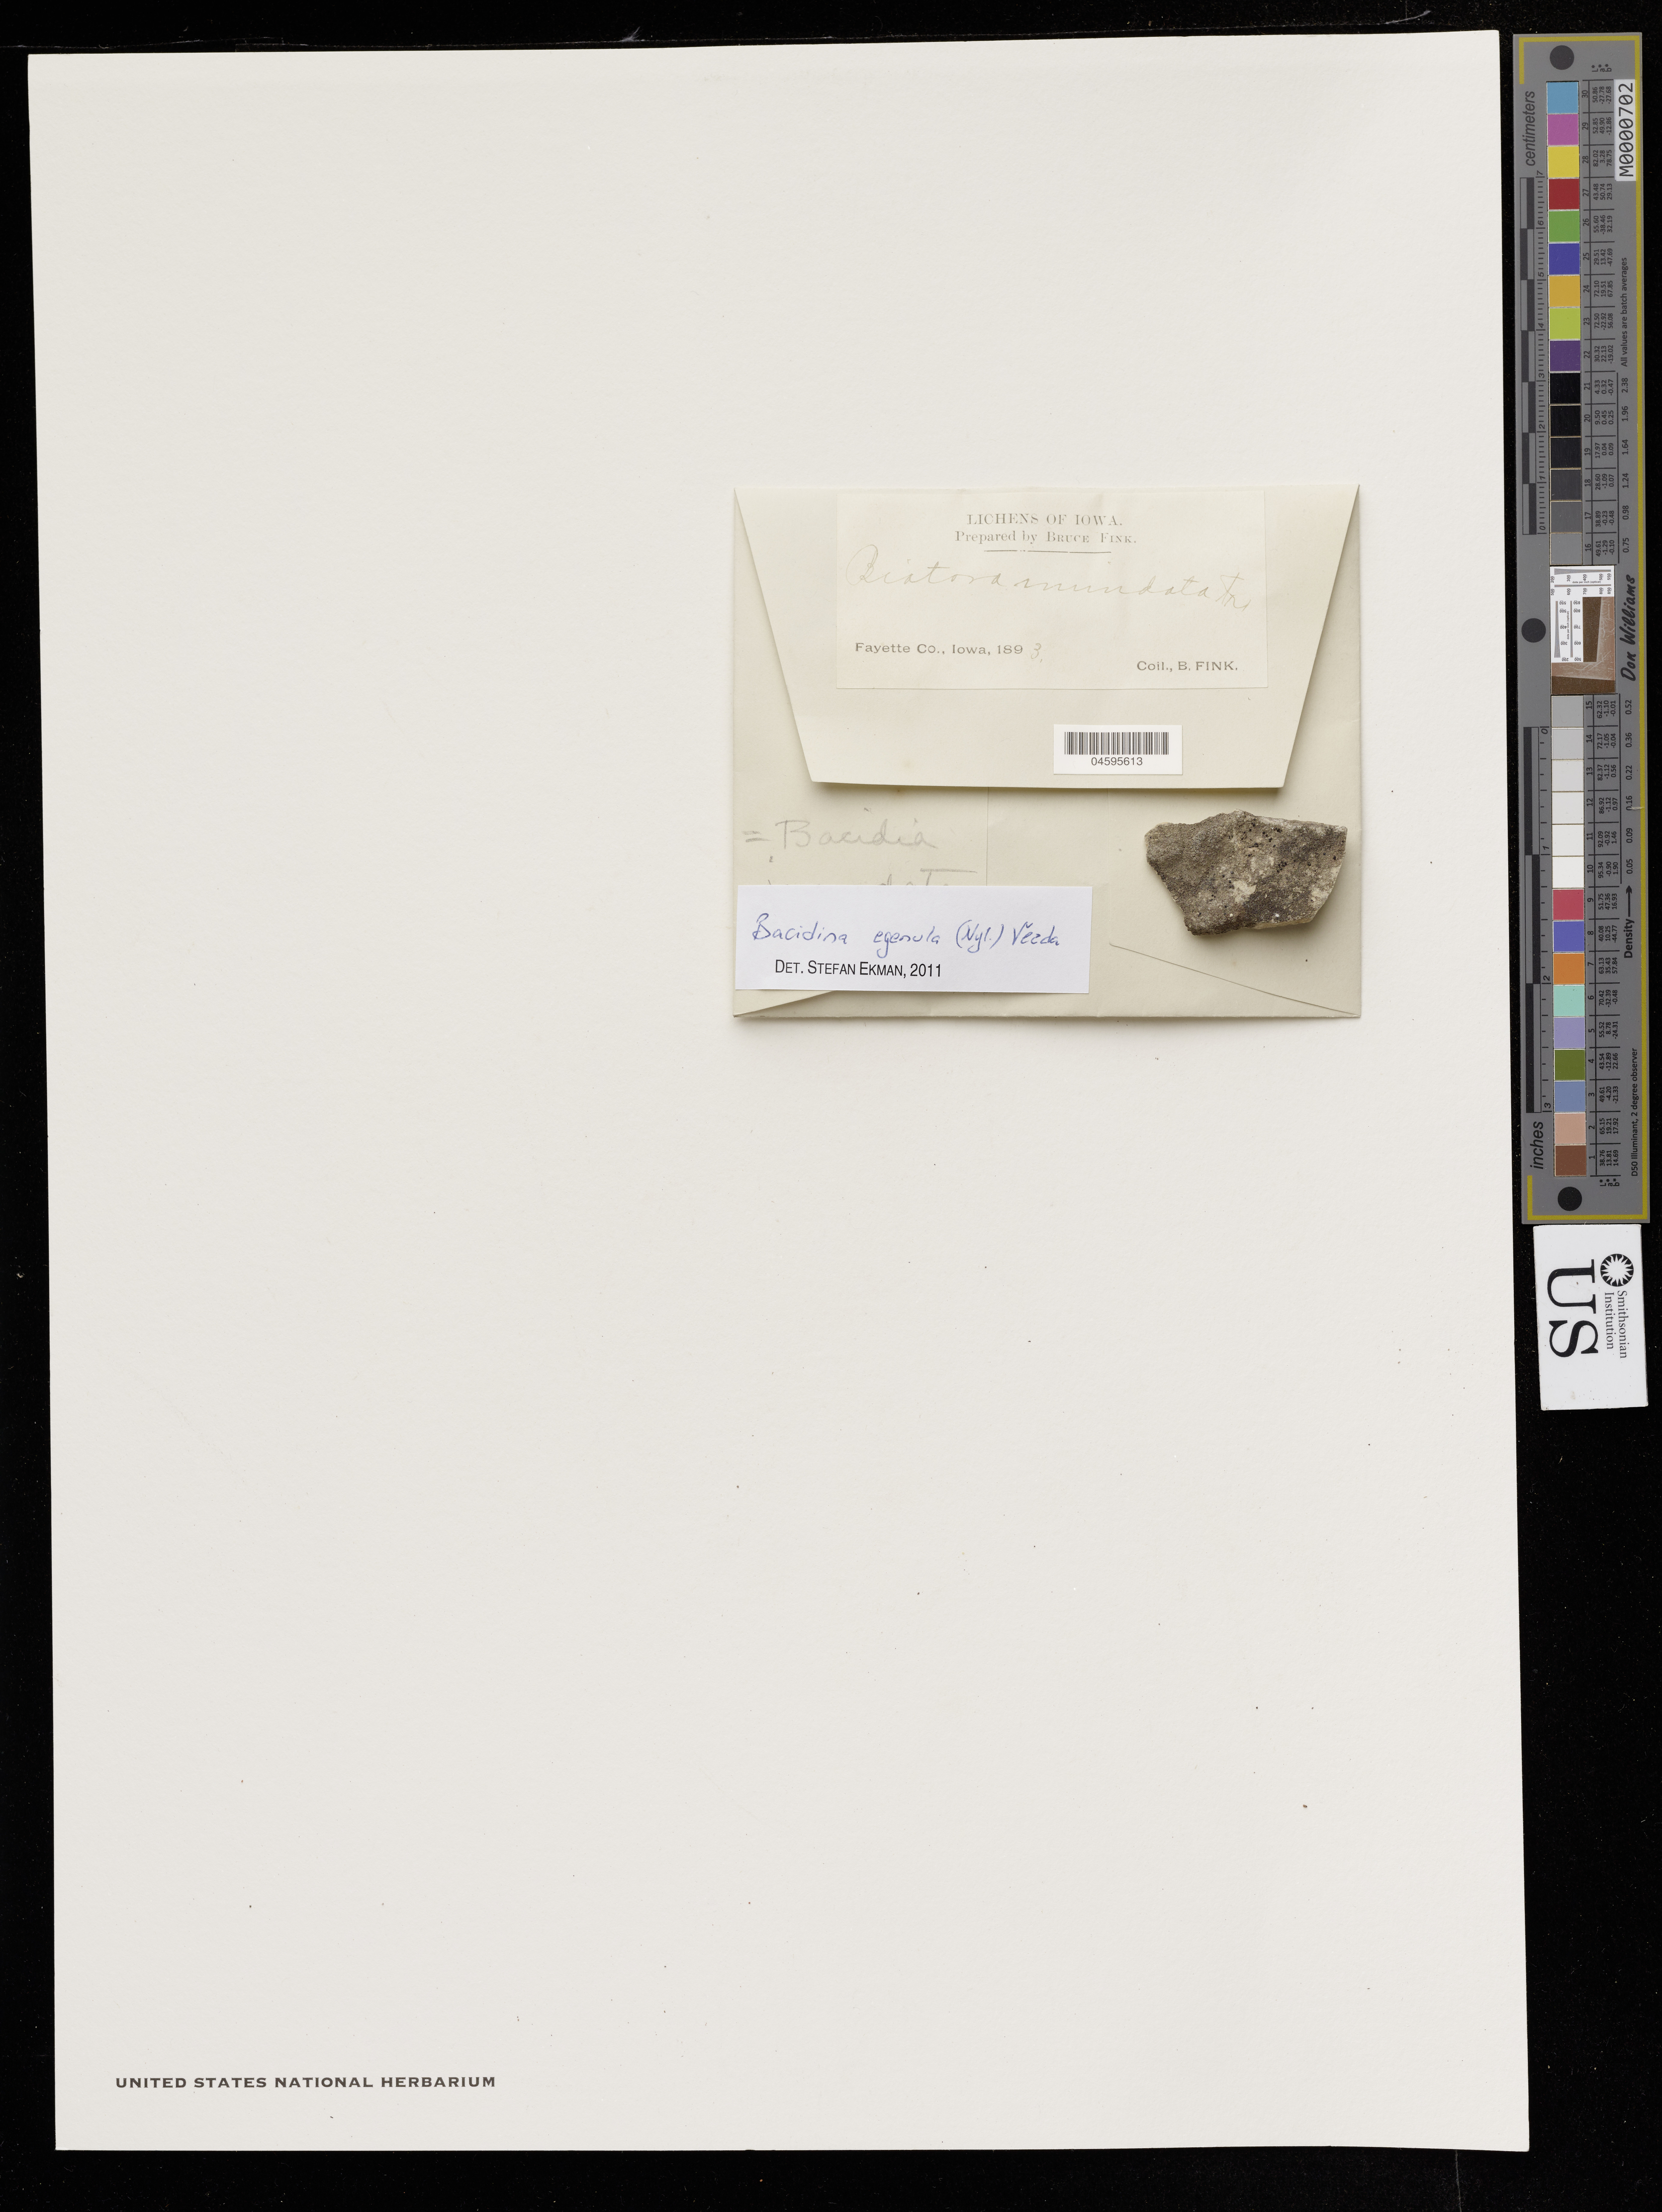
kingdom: Fungi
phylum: Ascomycota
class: Lecanoromycetes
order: Lecanorales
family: Ramalinaceae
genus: Bacidia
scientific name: Bacidia egenula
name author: (Nyl.) Arnold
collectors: B. Fink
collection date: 1893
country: United States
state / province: Iowa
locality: Fayette Co.